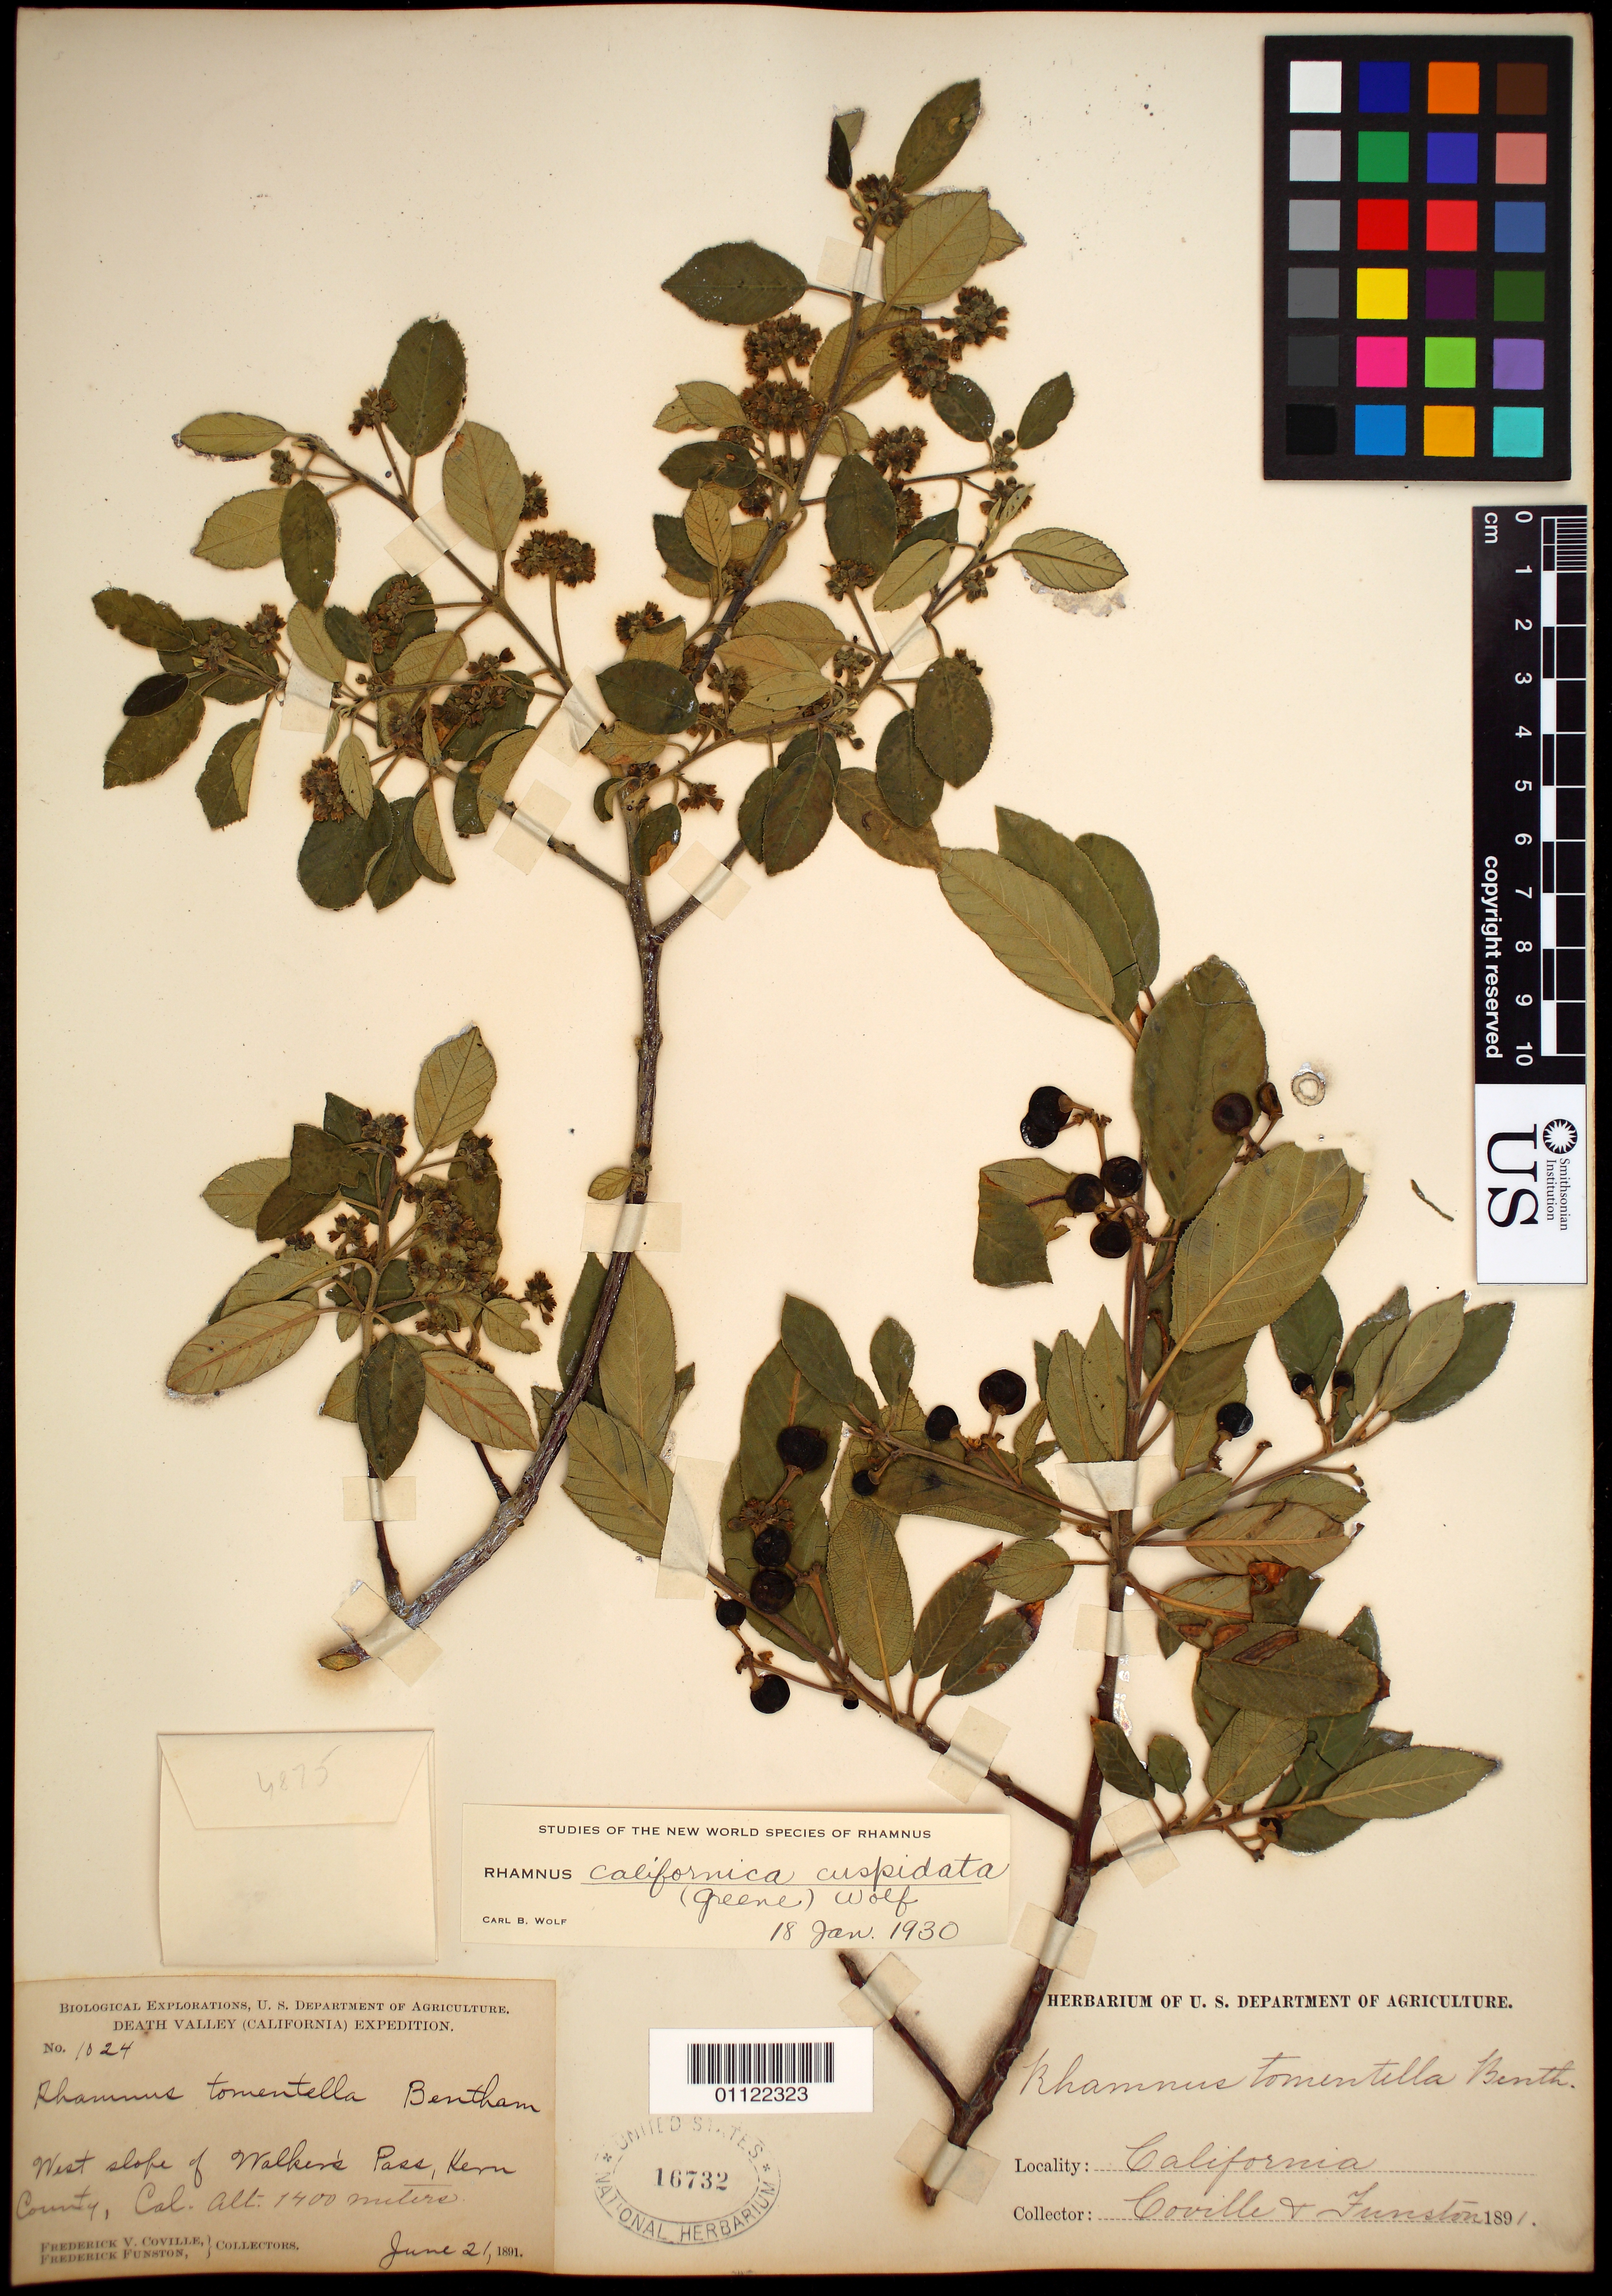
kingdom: Plantae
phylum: Tracheophyta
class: Magnoliopsida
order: Rosales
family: Rhamnaceae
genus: Frangula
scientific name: Frangula californica subsp. cuspidata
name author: (Greene) Kartesz & Gandhi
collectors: F. V. Coville & F. Funston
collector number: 277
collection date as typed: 21 Jun 1891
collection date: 1891-06-21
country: United States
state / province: California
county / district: Kern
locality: West slope of Walker's Pass.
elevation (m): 1400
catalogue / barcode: US 16732